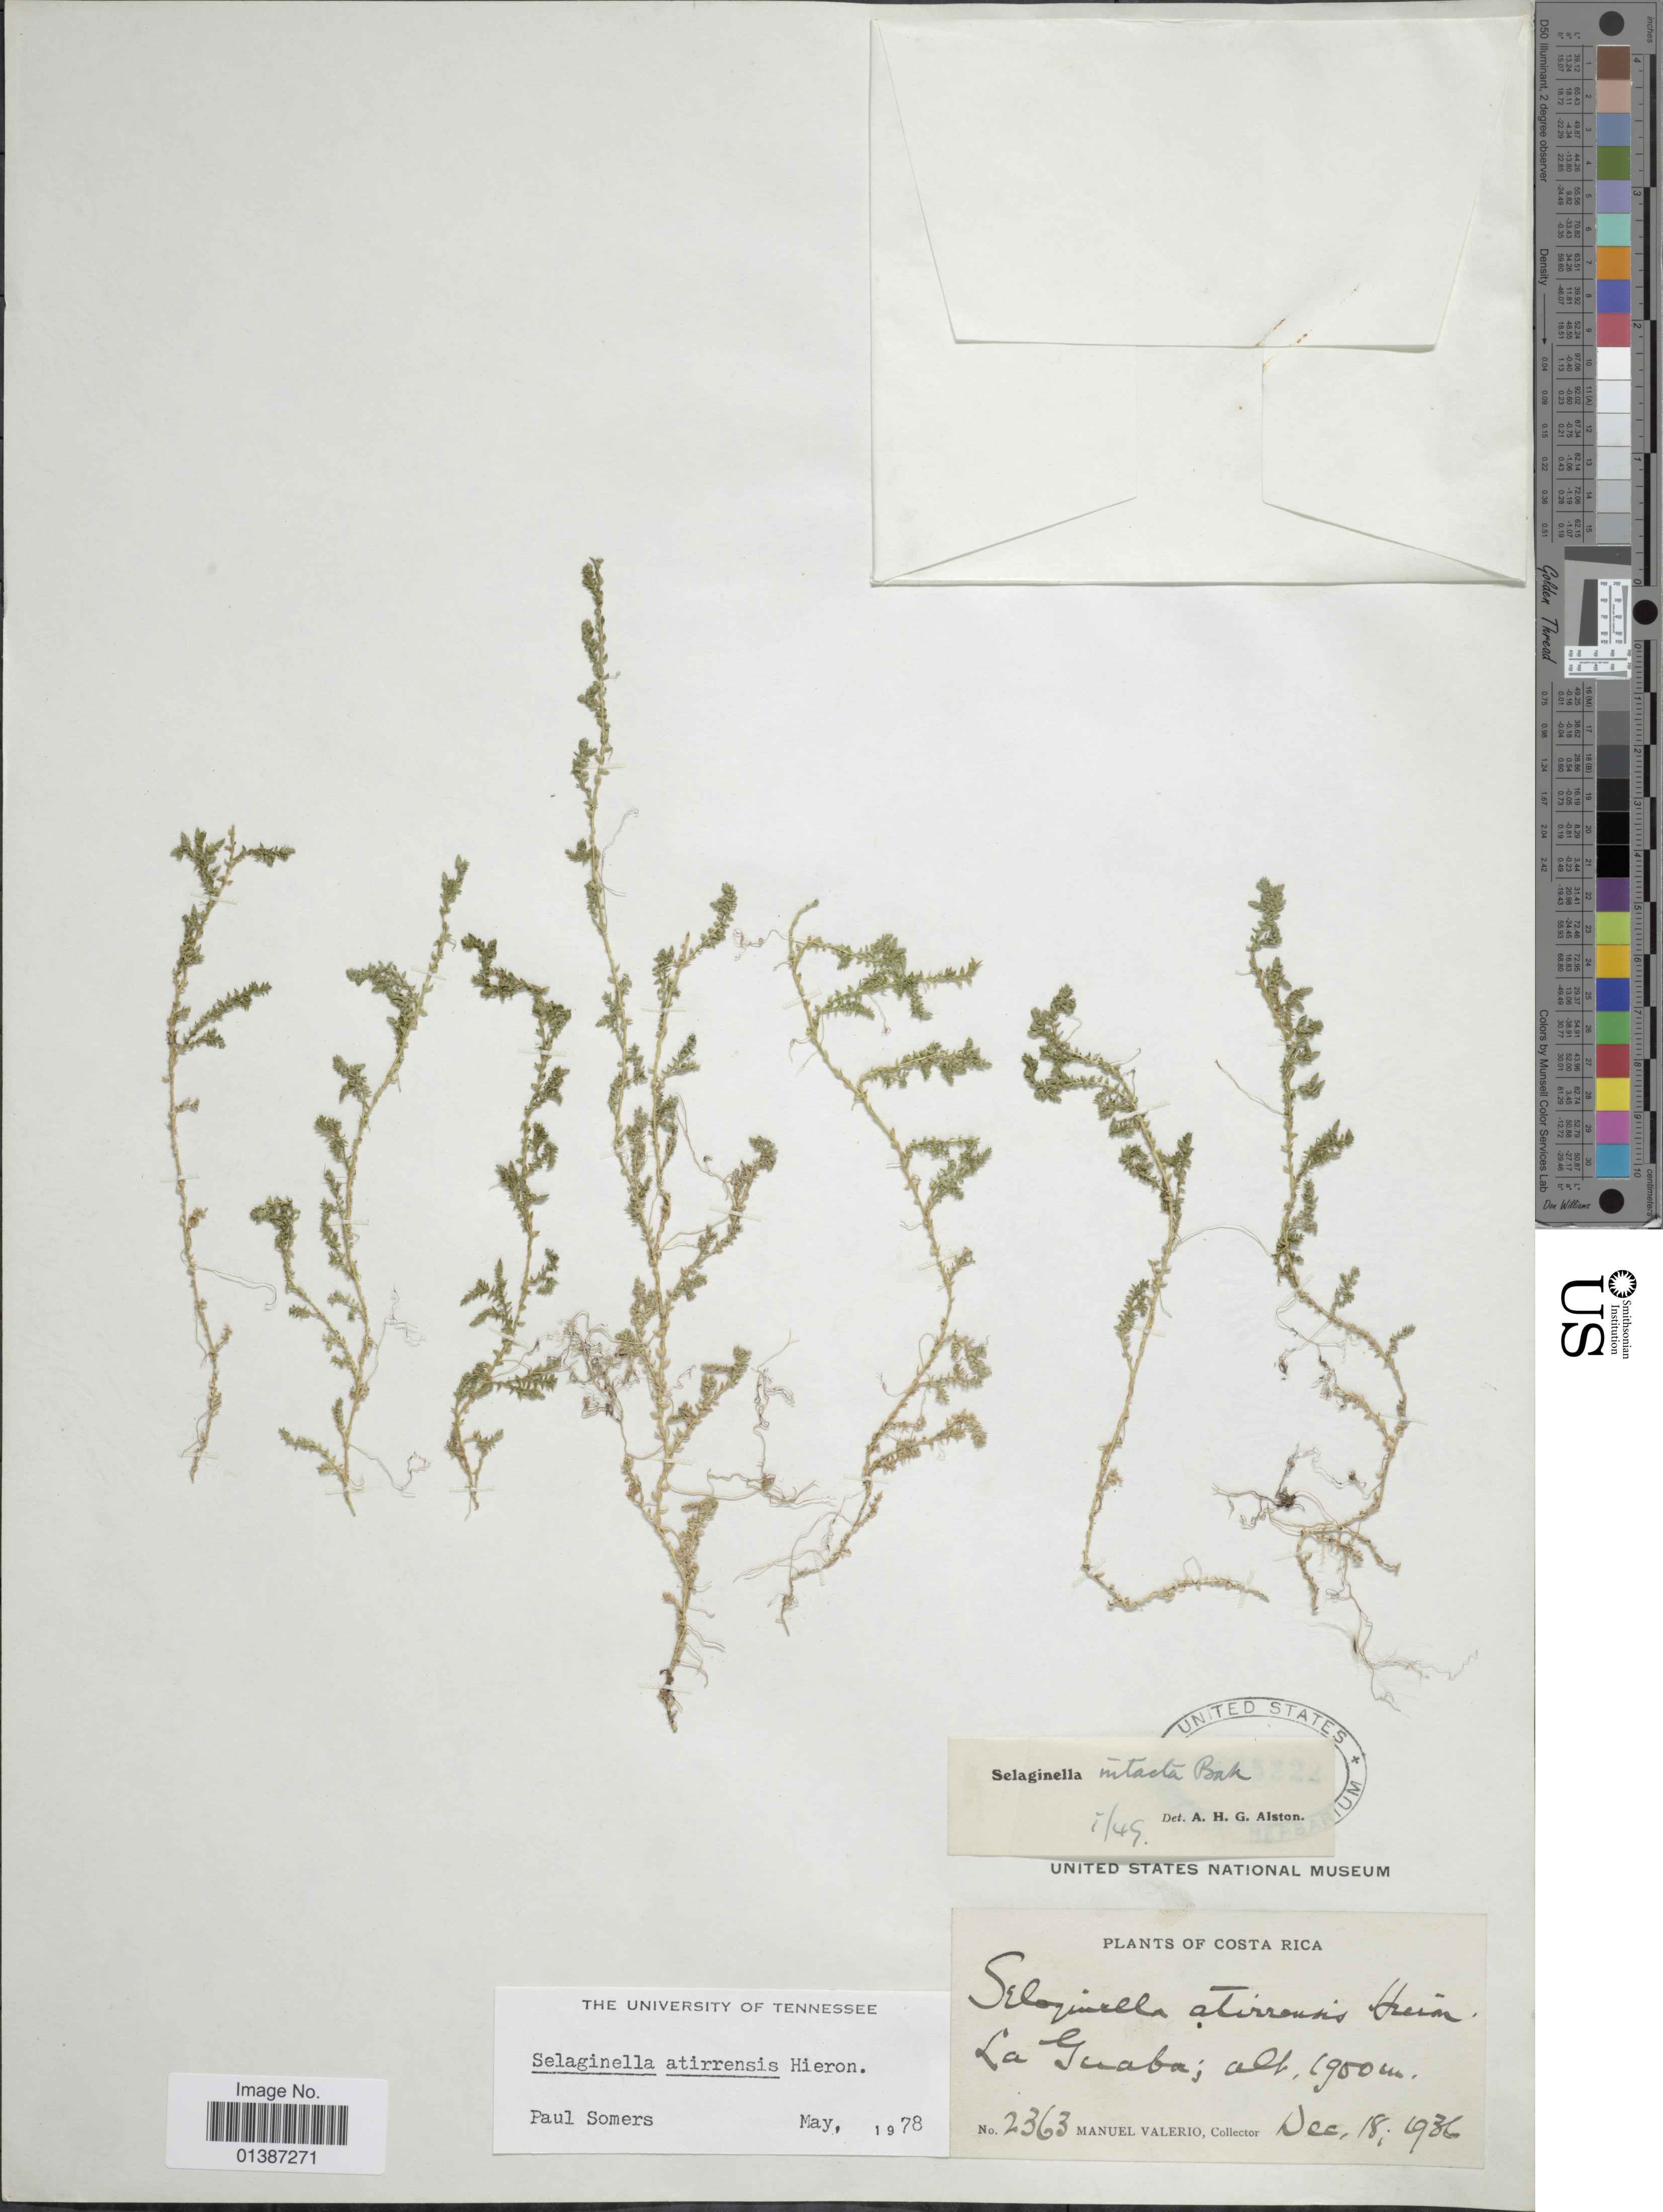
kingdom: Plantae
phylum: Tracheophyta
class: Lycopodiopsida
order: Selaginellales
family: Selaginellaceae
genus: Selaginella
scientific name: Selaginella atirrensis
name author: Hieron. in Engl. & Prantl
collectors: M. Valerio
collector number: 2363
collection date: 1936-12-18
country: Costa Rica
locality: La Guabo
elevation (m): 1900